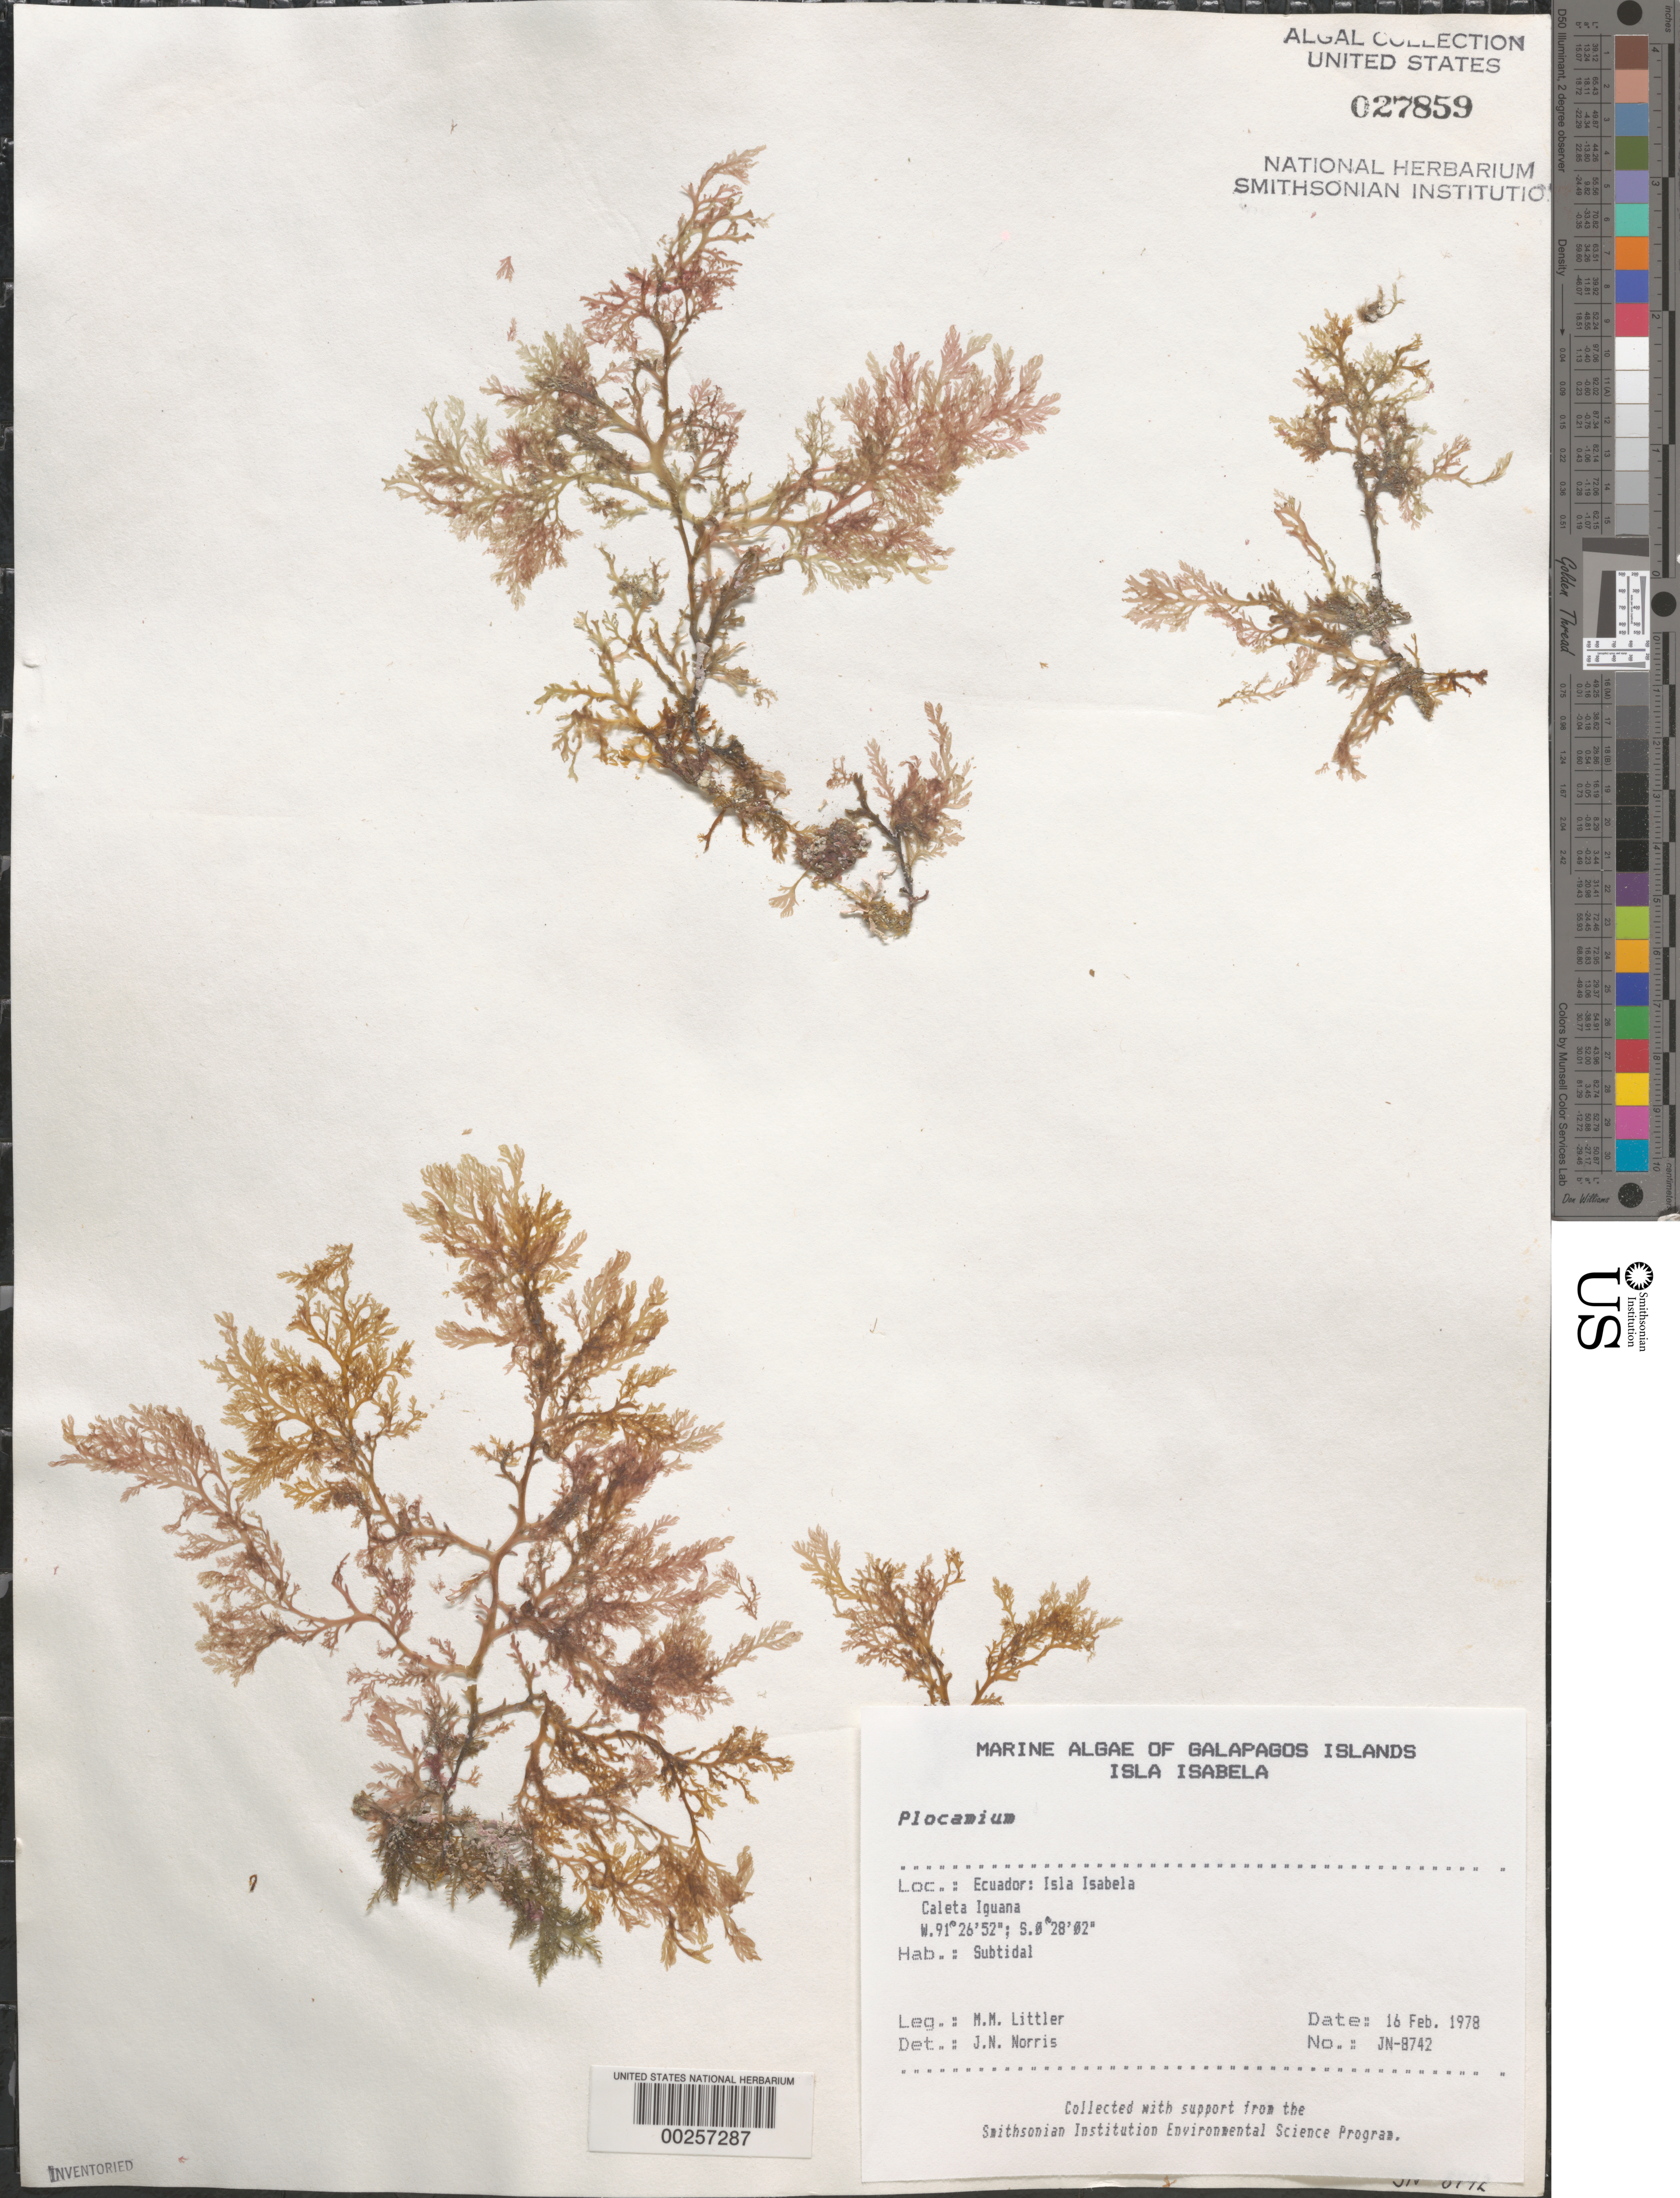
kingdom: Plantae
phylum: Rhodophyta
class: Florideophyceae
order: Plocamiales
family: Plocamiaceae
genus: Plocamium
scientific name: Plocamium sp.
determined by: Norris, James N.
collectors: M. M. Littler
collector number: Jn-8742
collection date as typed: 16 Feb 1978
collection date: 1978-02-16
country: Ecuador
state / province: Colón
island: Isabela [Albemarle]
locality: Caleta Iguana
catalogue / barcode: US 27859